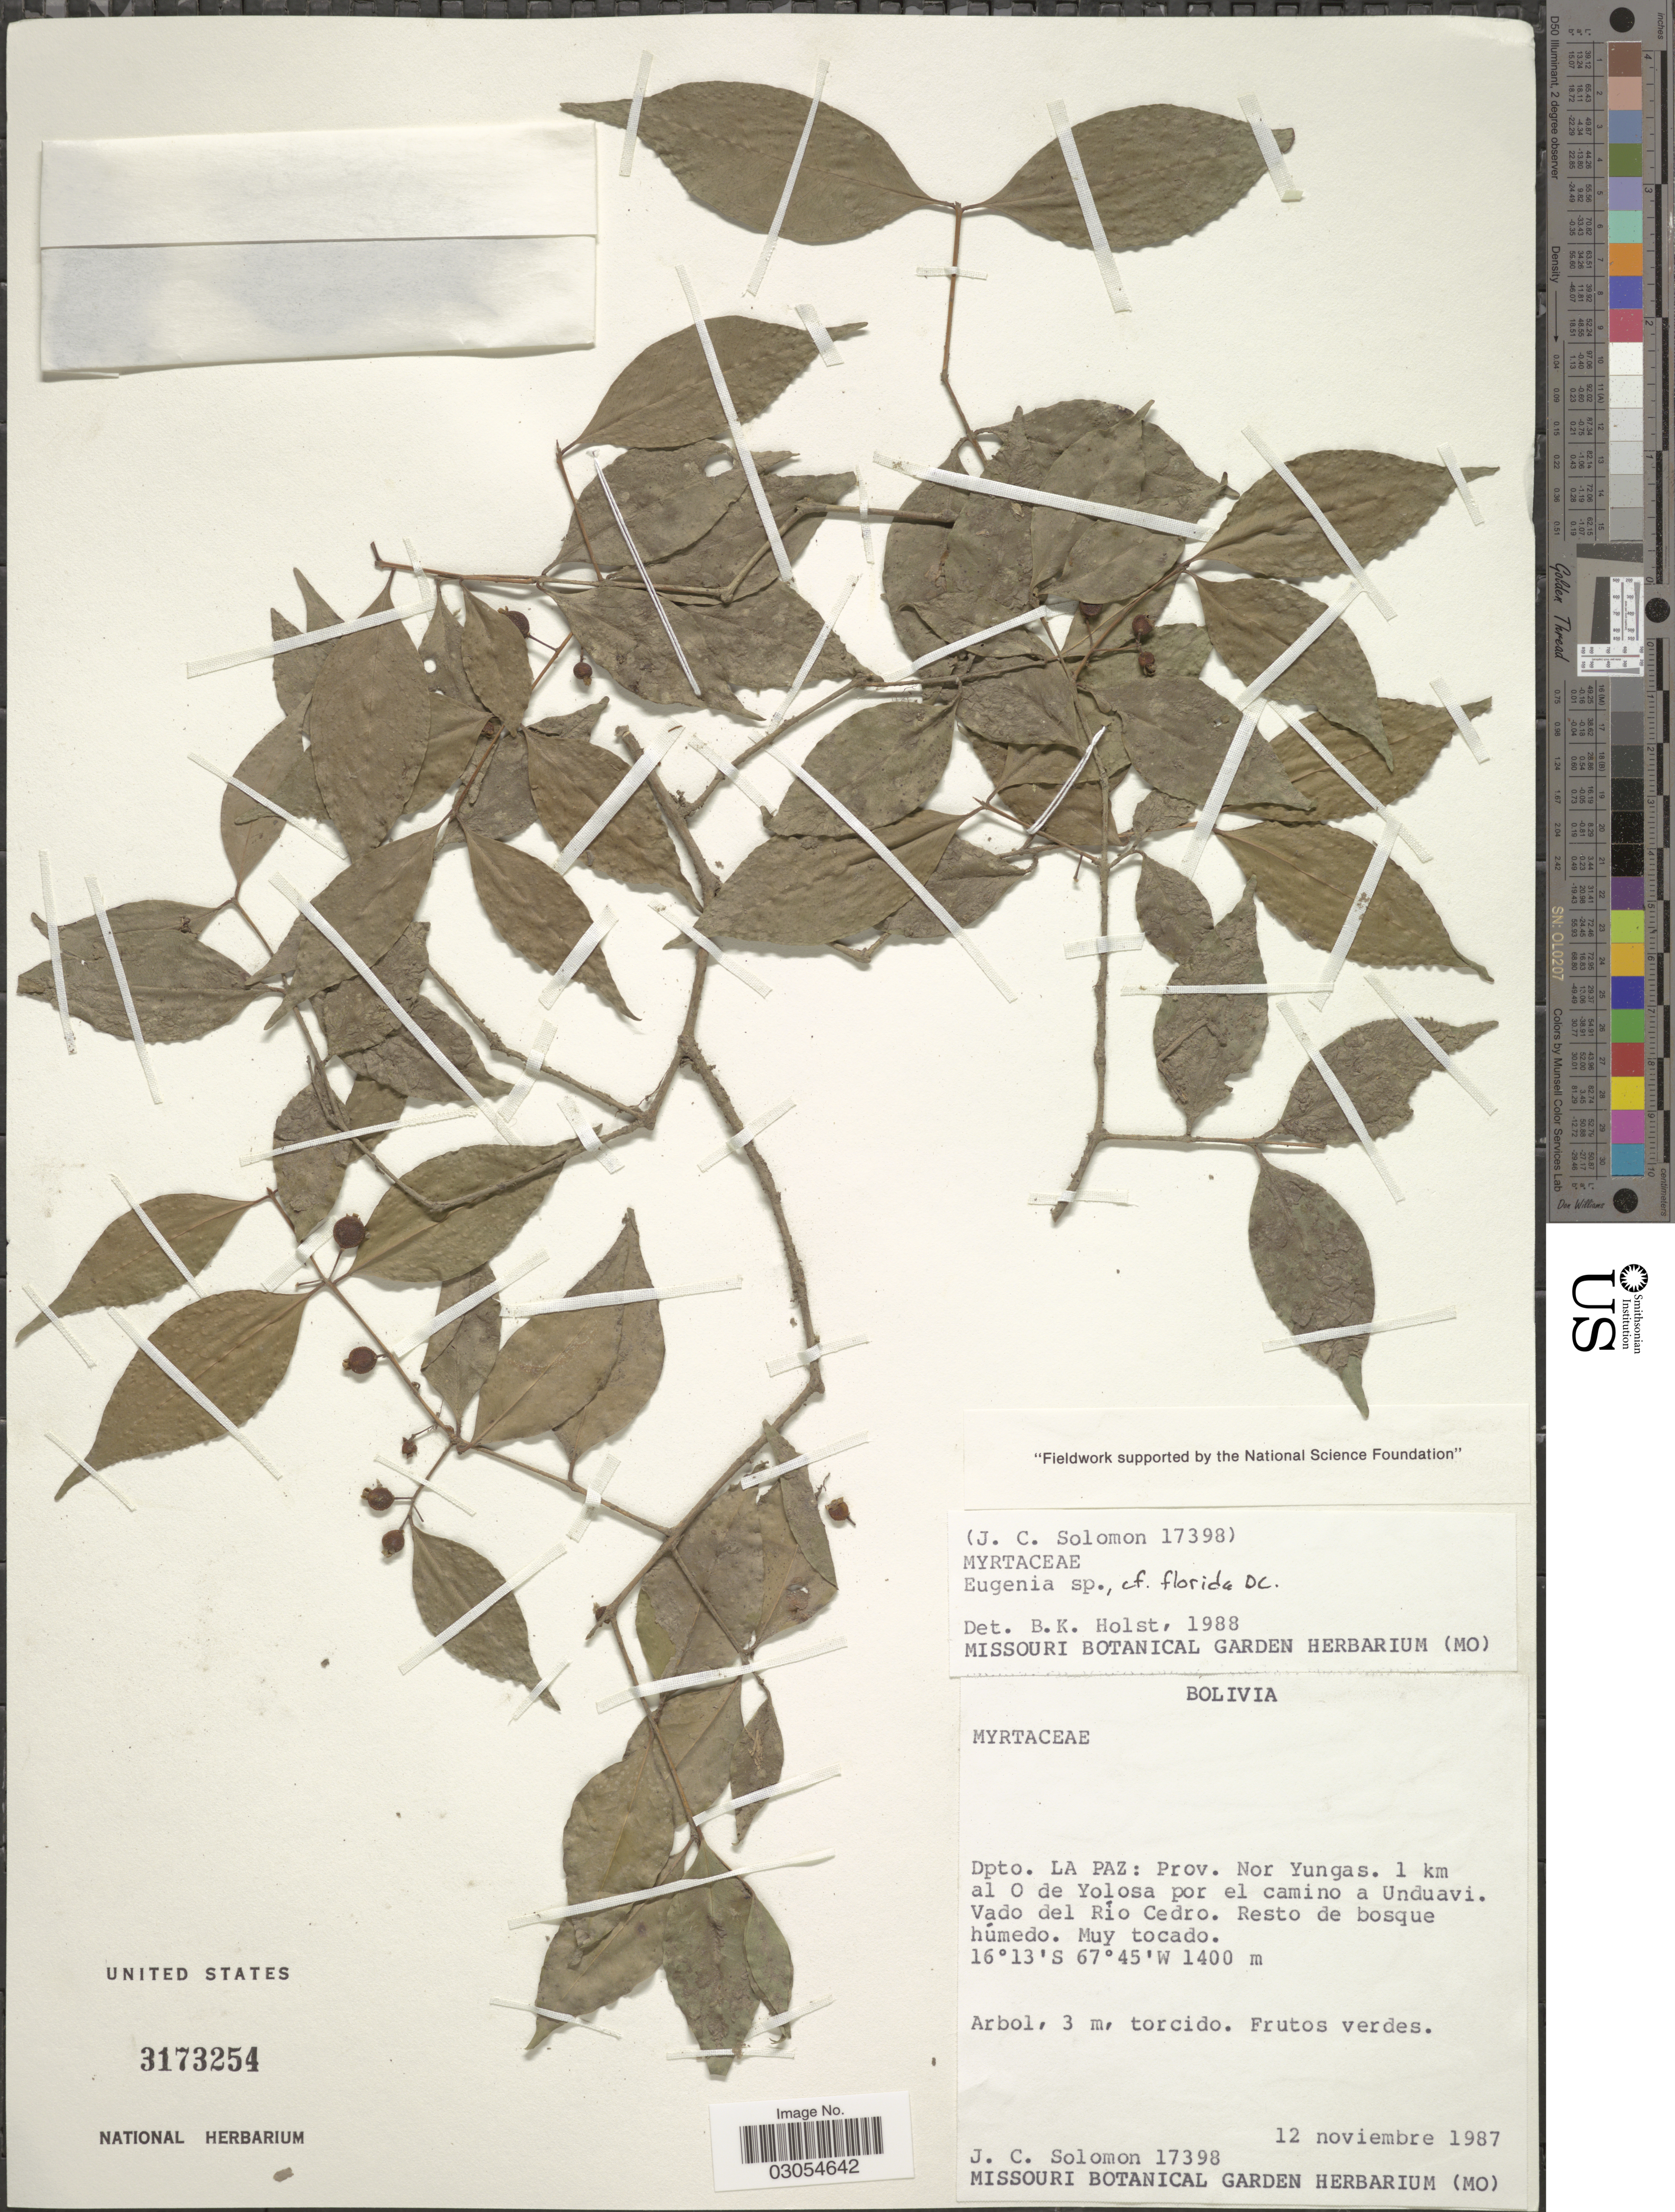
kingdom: Plantae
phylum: Tracheophyta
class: Magnoliopsida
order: Myrtales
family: Myrtaceae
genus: Eugenia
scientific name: Eugenia florida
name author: DC.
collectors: J. C. Solomon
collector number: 17398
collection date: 1987-11-12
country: Bolivia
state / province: La Paz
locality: Dpto. La Paz: Prov. Nor Yungas. 1 km al O de Yolosa por el camino a Unduavi. Vado del Río Cedro.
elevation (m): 1400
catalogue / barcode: US 3173254